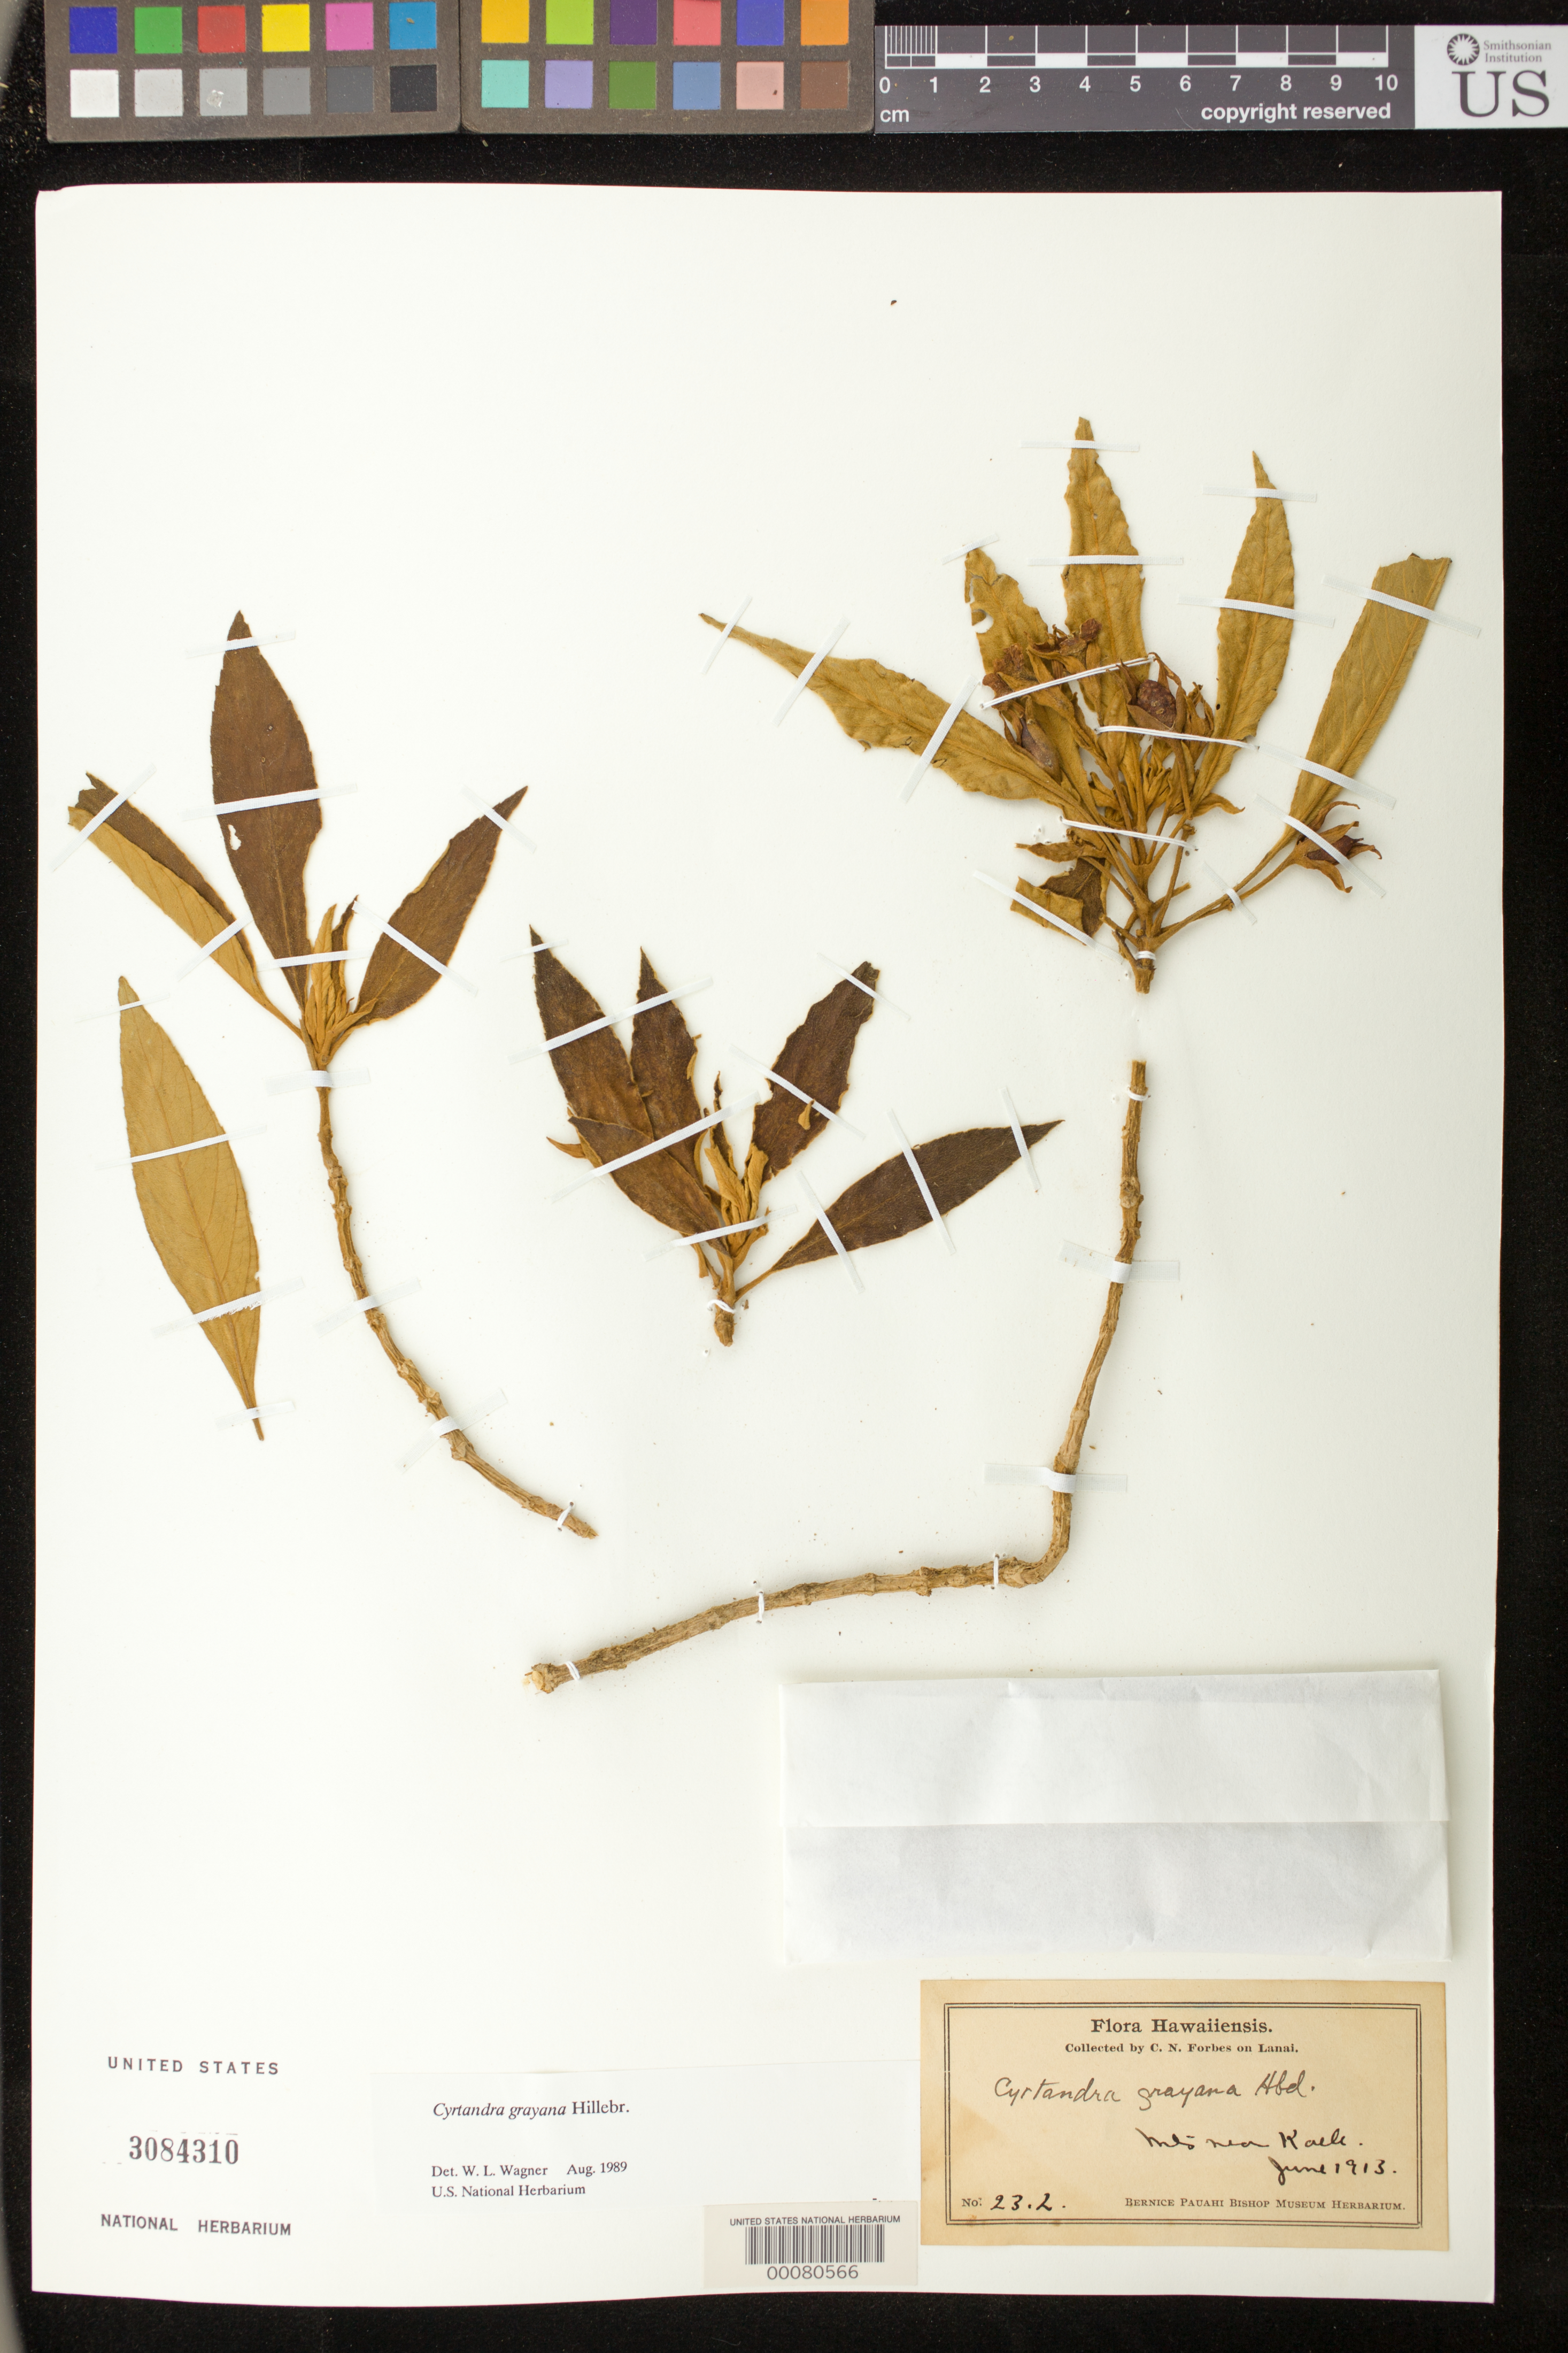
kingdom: Plantae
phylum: Tracheophyta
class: Magnoliopsida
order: Lamiales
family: Gesneriaceae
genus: Cyrtandra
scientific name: Cyrtandra grayana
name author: Hillebr.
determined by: Wagner, W. L., (BOT), Smithsonian Institution - National Museum of Natural History (UNITED STATES)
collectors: C. N. Forbes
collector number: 23.L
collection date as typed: Jun 1913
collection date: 1913-06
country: United States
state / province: Hawaii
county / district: Honolulu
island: Lana'i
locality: Mts. near Kaele.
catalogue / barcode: US 3084310